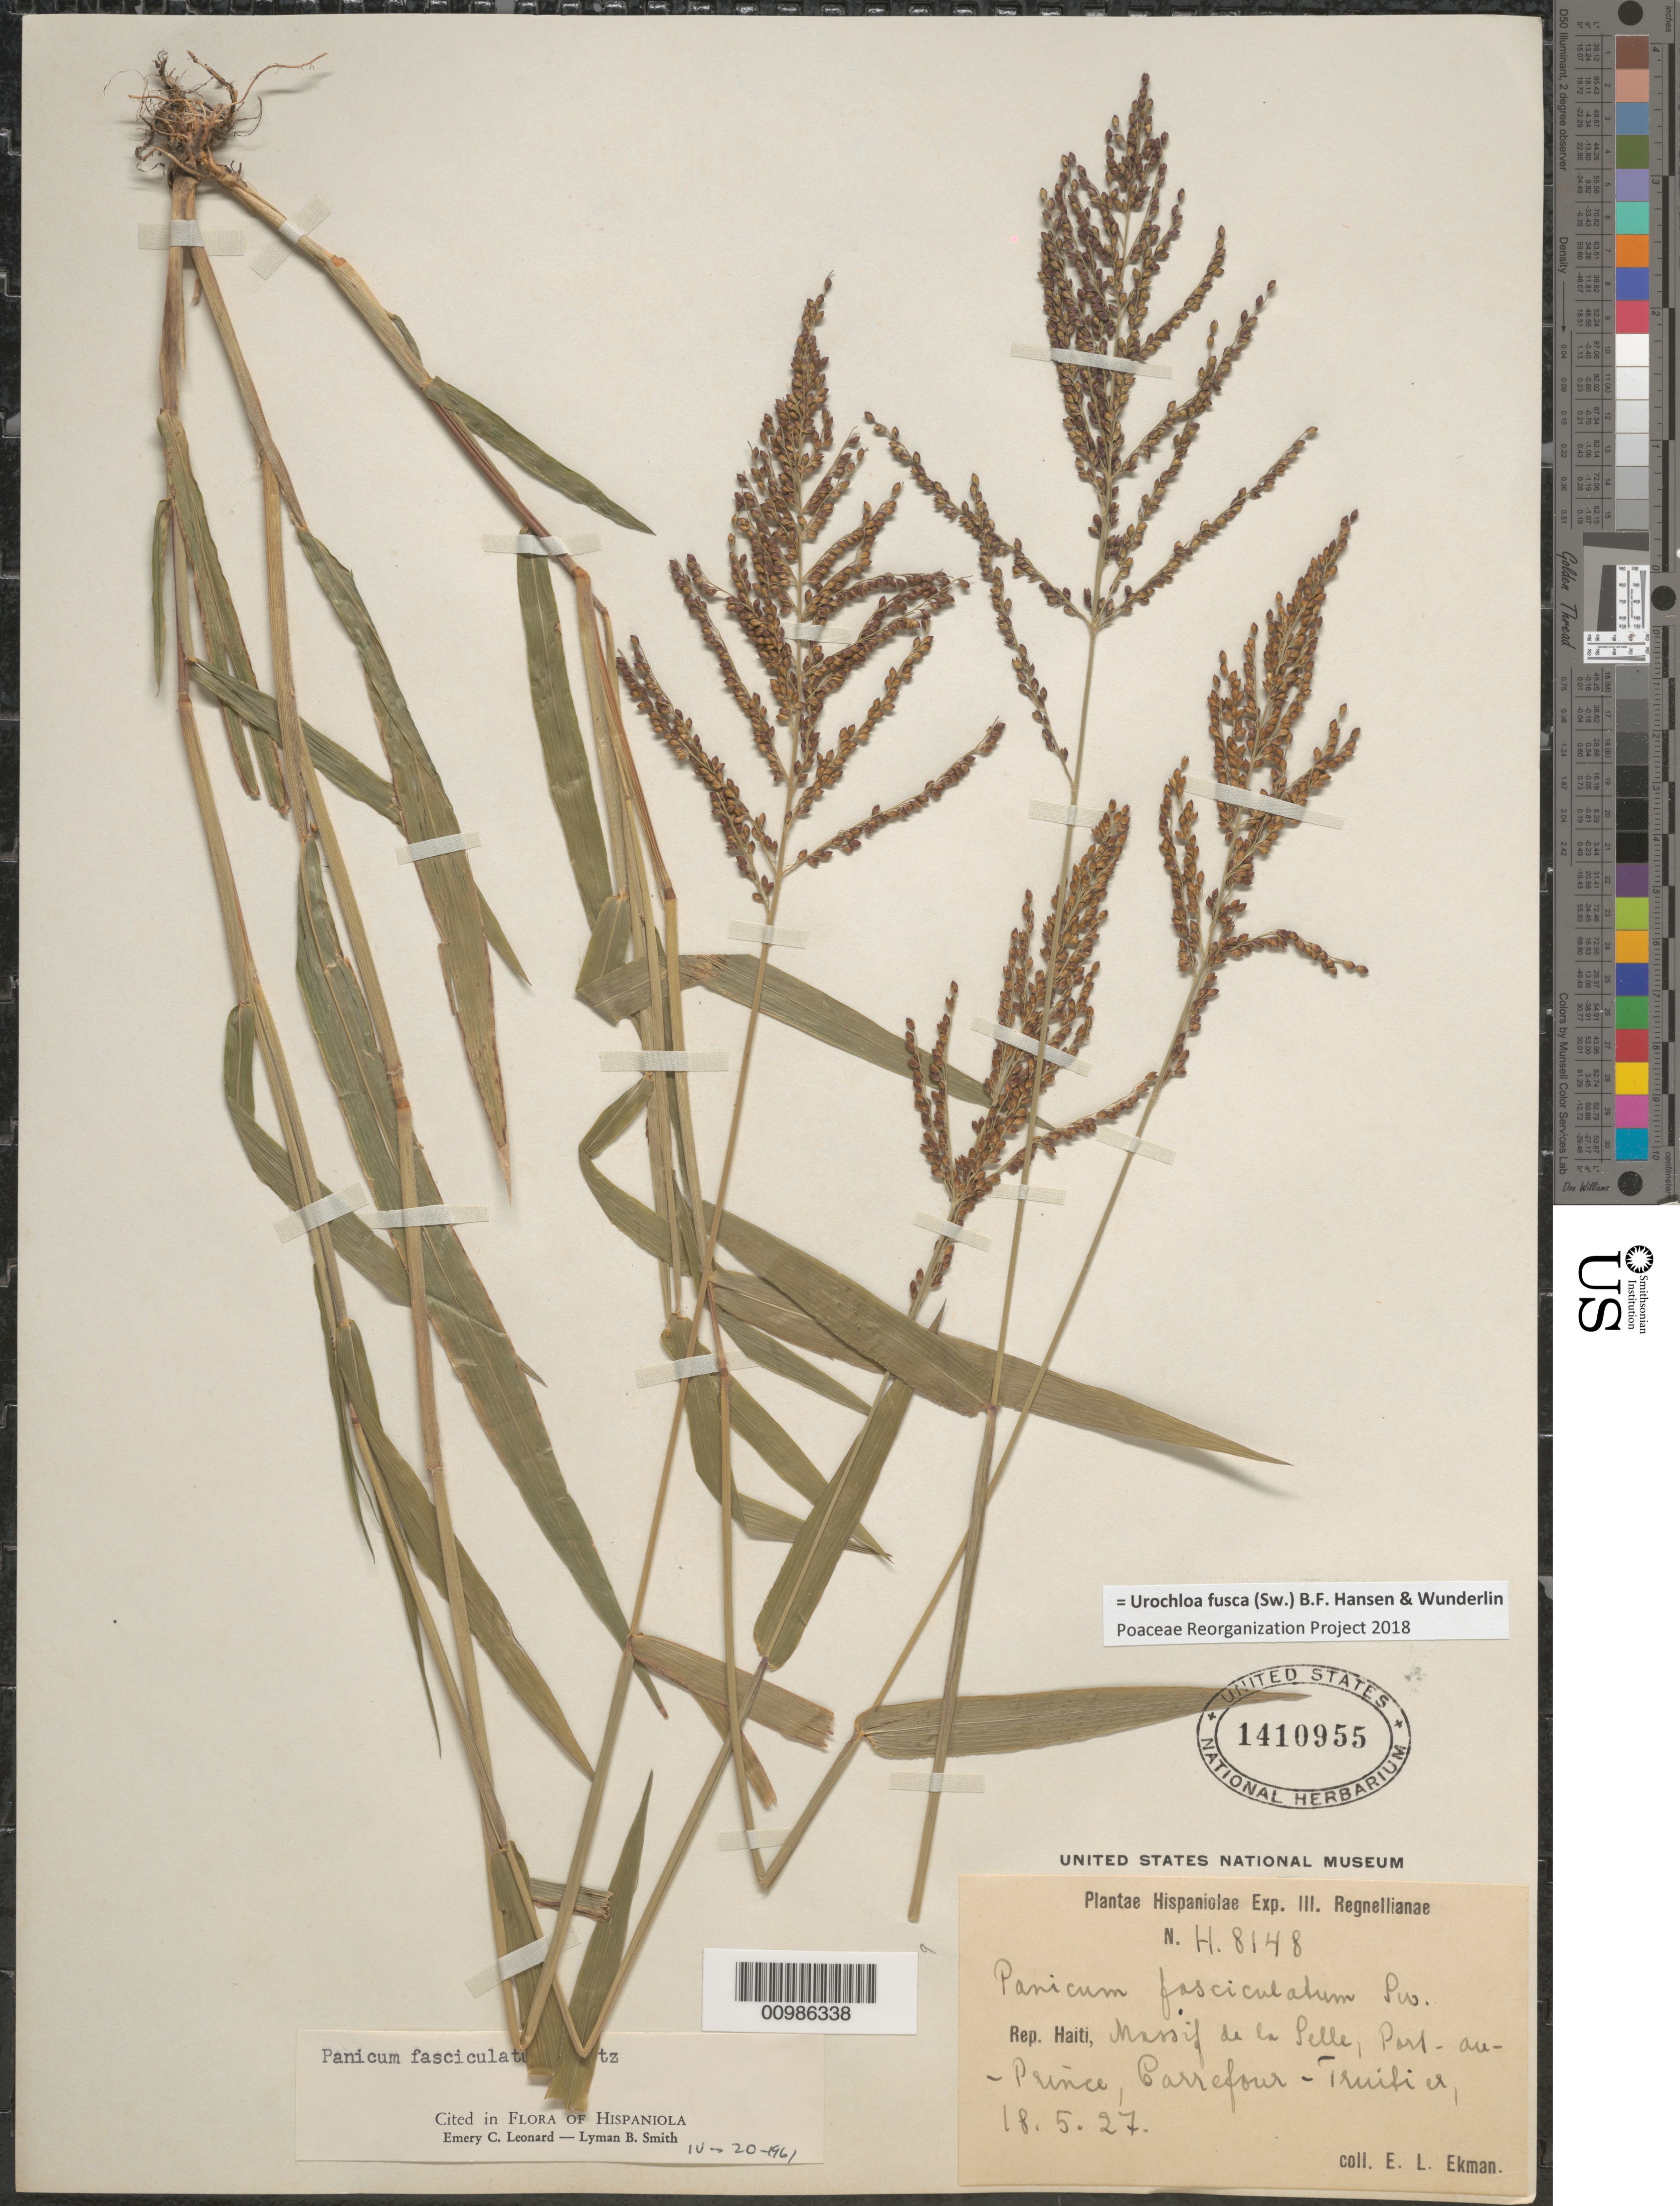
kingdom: Plantae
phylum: Tracheophyta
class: Liliopsida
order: Poales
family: Poaceae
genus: Brachiaria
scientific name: Brachiaria fasciculata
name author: (Sw.) Parodi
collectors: E. L. Ekman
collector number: H 8148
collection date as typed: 18 May 1927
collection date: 1927-05-18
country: Haiti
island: Hispaniola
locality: Massif de la Pelle, Port-au-Prince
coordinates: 0 N, 0 E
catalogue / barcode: US 1410955